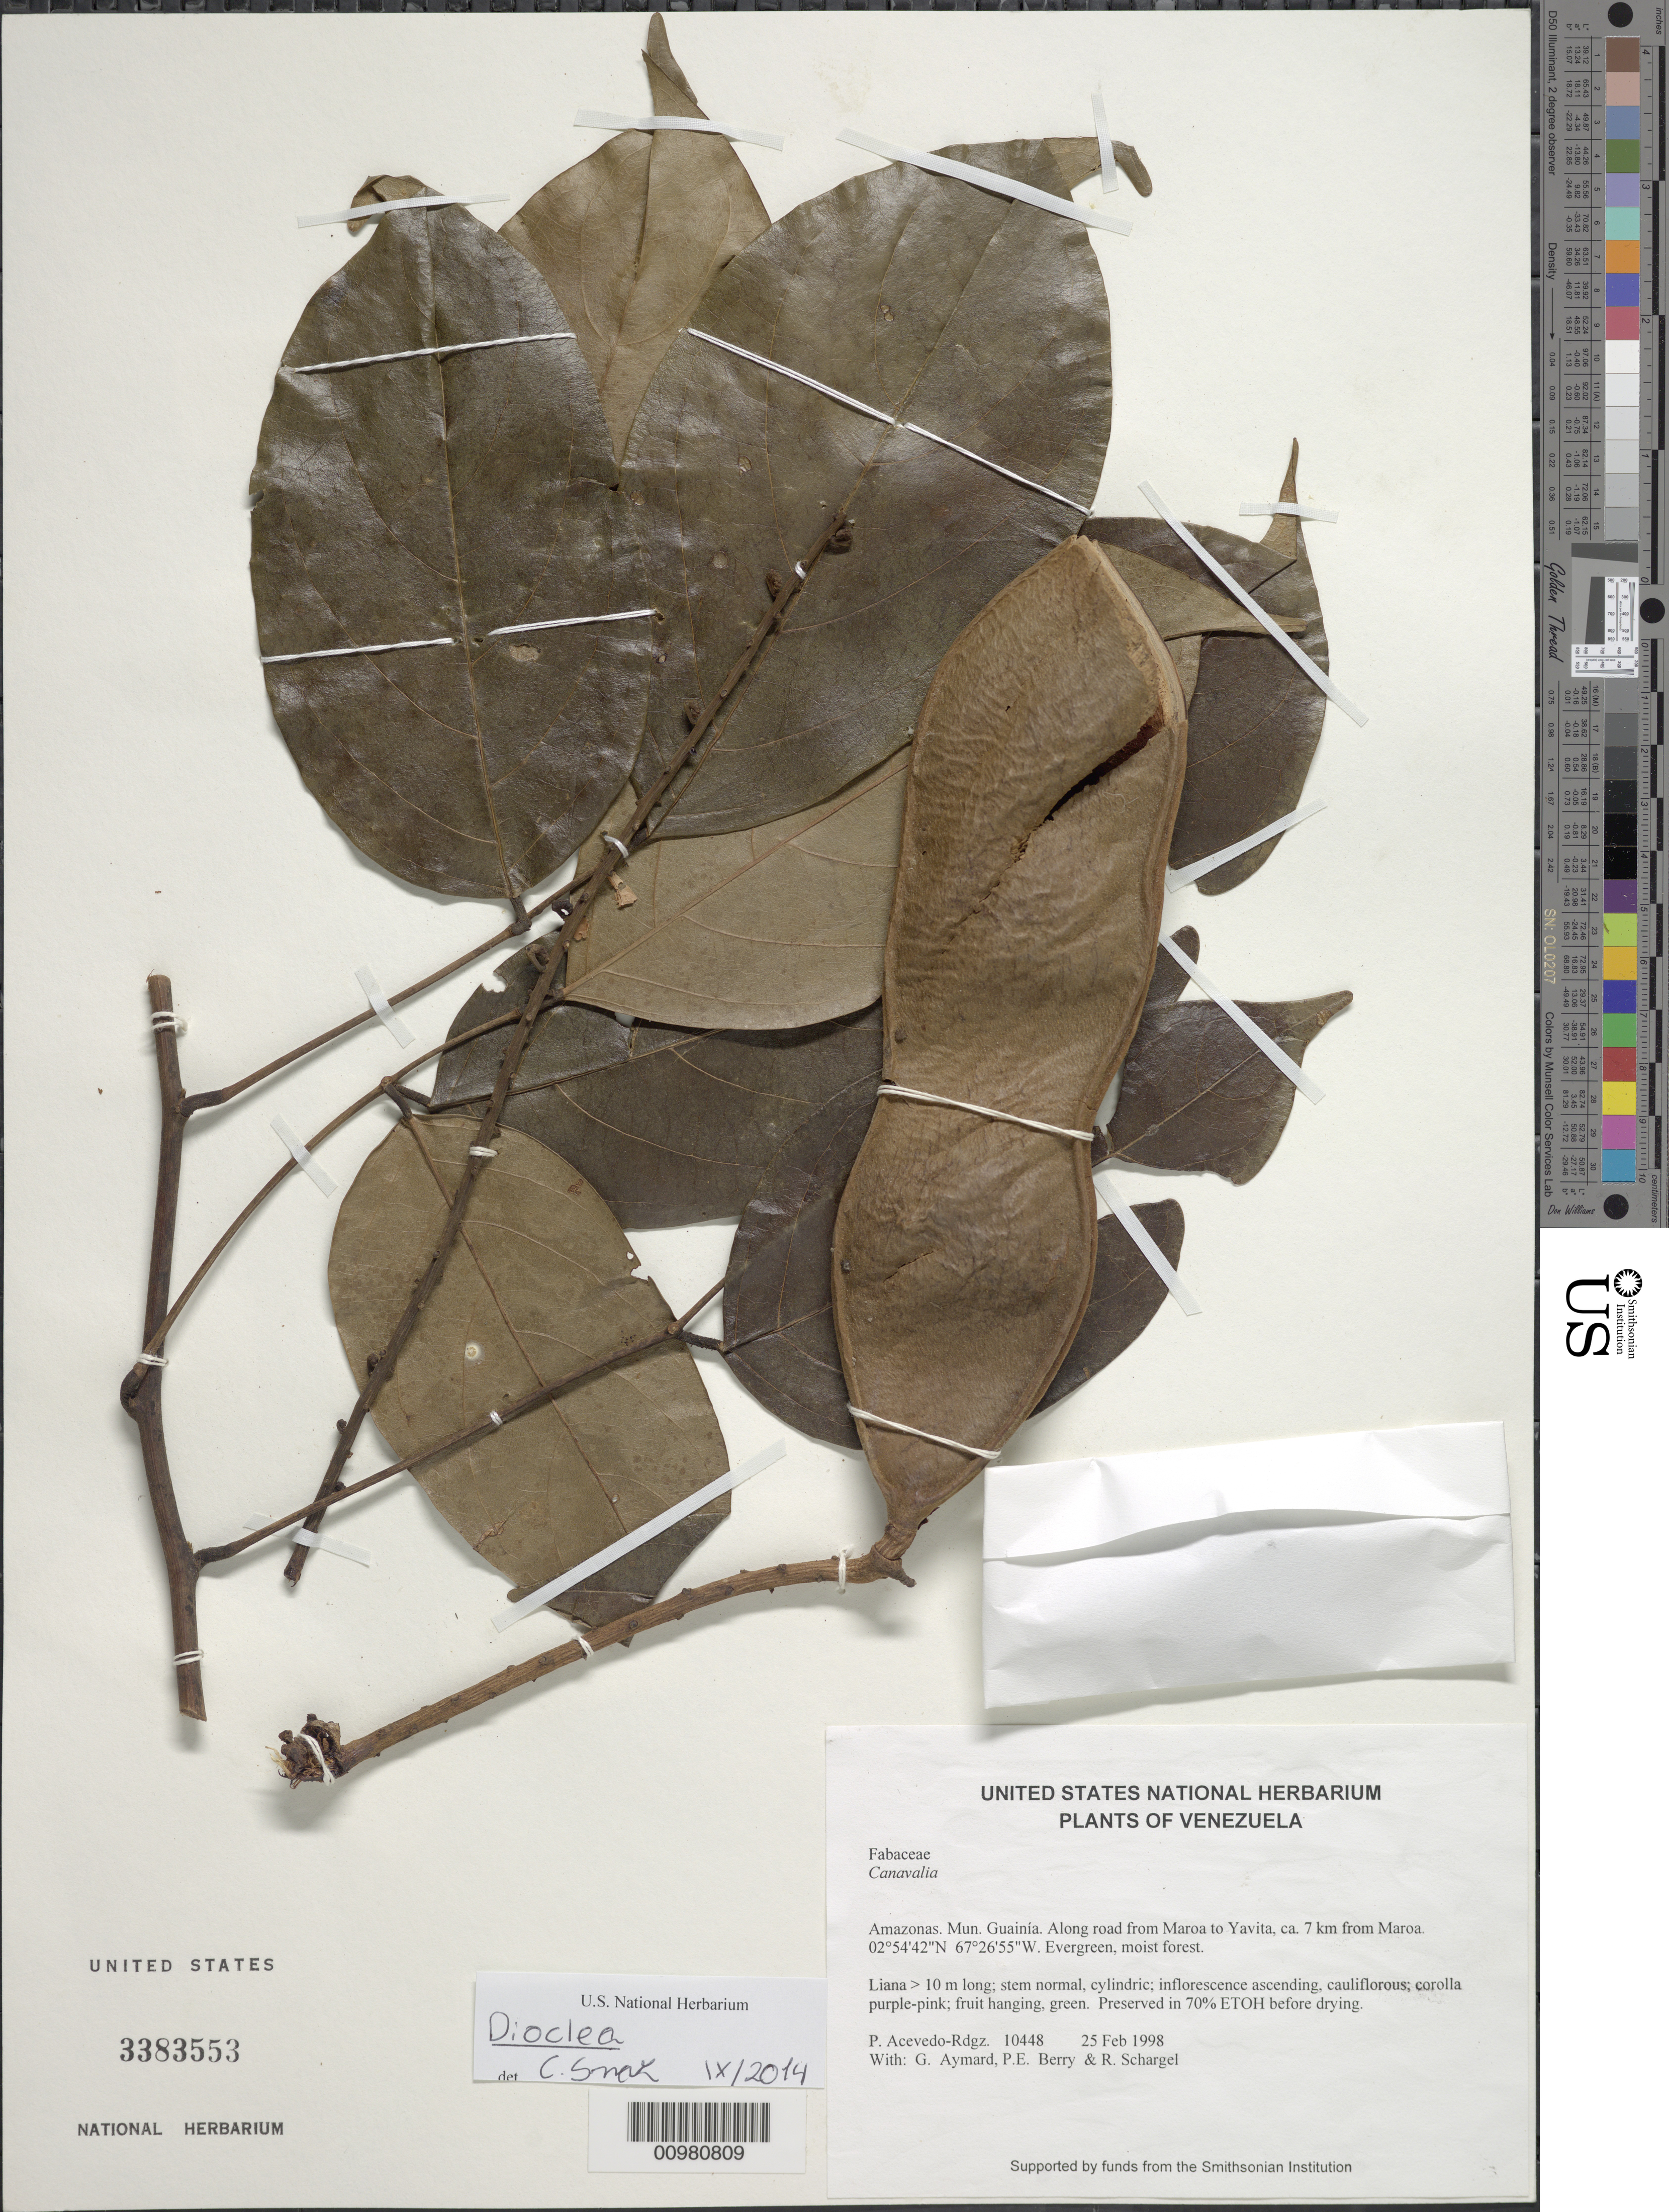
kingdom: Plantae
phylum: Tracheophyta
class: Magnoliopsida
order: Fabales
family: Fabaceae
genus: Dioclea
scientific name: Dioclea sp.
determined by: Snak, C.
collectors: P. Acevedo-Rodr., G. A. Aymard, P. E. Berry & R. Schargel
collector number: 10448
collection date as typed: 25 Feb 1998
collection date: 1998-02-25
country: Venezuela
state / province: Amazonas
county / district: Maroa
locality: Along road from Maroa to Yavita, ca. 7 km from Maroa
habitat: Evergreen, moist forest.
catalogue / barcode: US 3383553